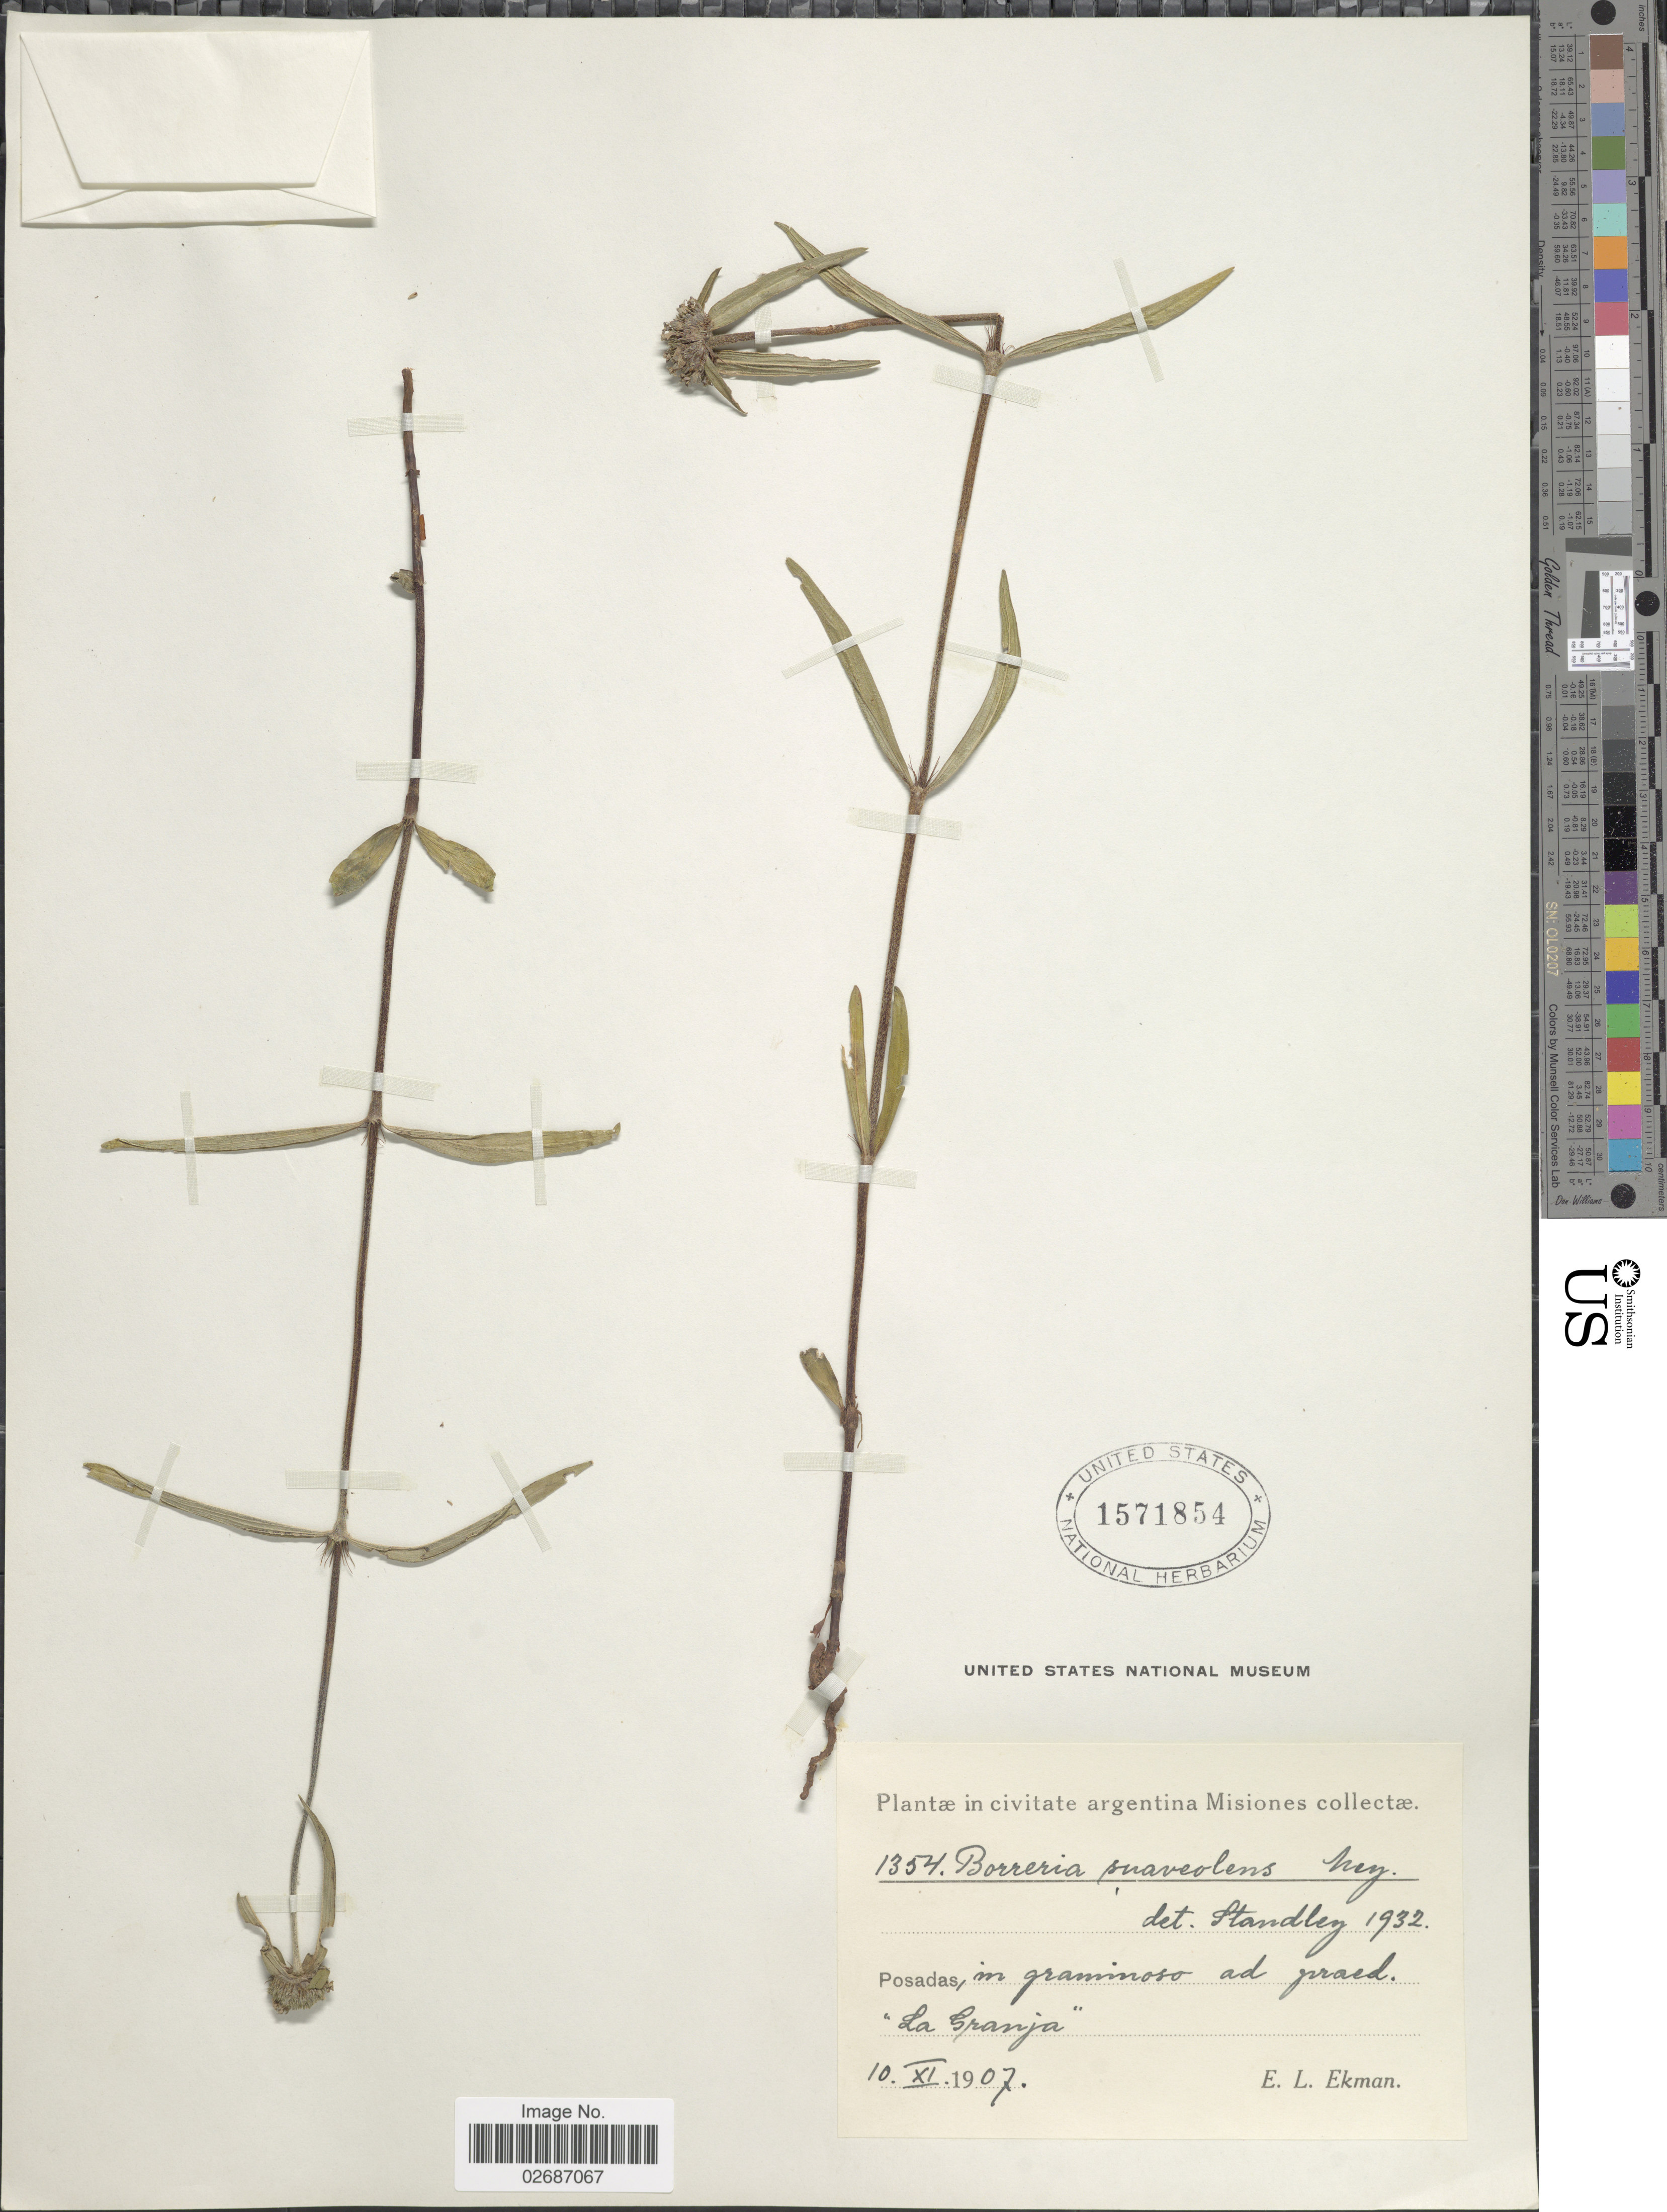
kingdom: Plantae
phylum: Tracheophyta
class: Magnoliopsida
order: Gentianales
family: Rubiaceae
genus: Borreria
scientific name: Borreria suaveolens var. platyphylla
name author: (K. Schum.) Standl.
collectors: E. L. Ekman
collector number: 1354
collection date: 1907-11-10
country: Argentina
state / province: Misiones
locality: Posadas, in graminoso ad praed/ "La Granja".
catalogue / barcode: US 1571854